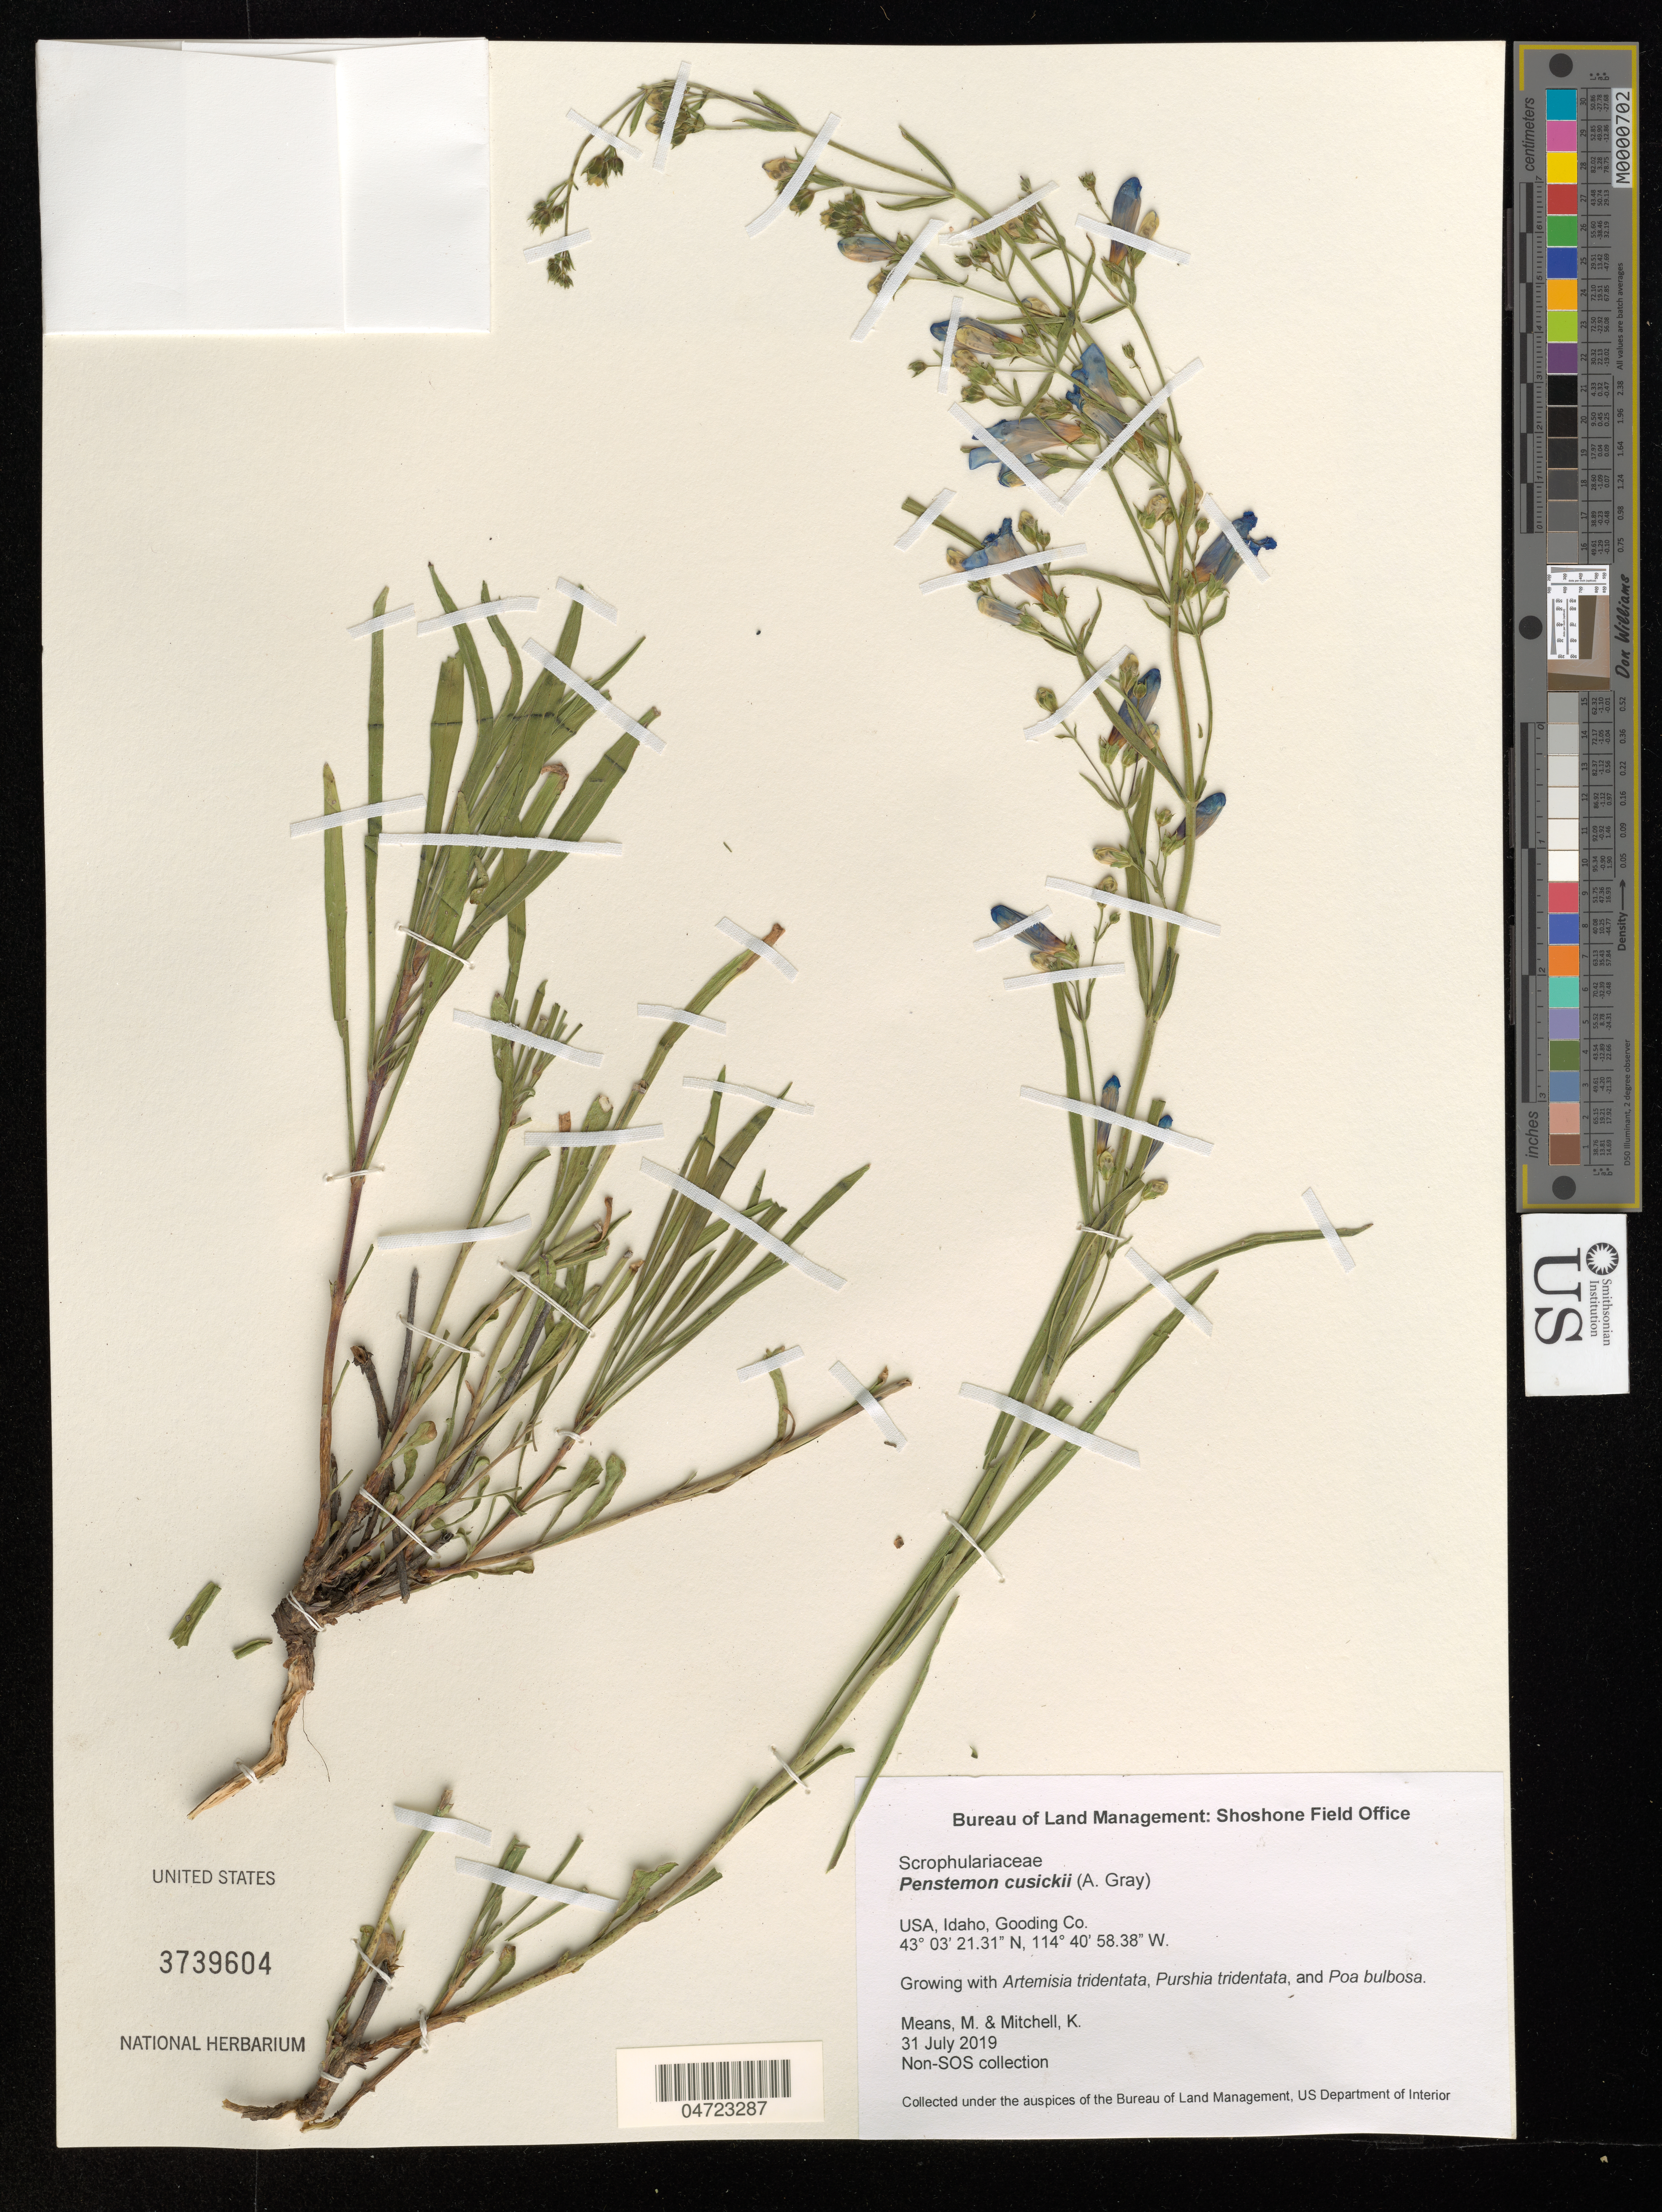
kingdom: Plantae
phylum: Tracheophyta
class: Magnoliopsida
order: Lamiales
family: Plantaginaceae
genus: Penstemon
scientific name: Penstemon cusickii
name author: A. Gray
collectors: M. Means & K. Mitchell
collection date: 2019-07-31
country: United States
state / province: Idaho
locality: Gooding Co.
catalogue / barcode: US 3739604